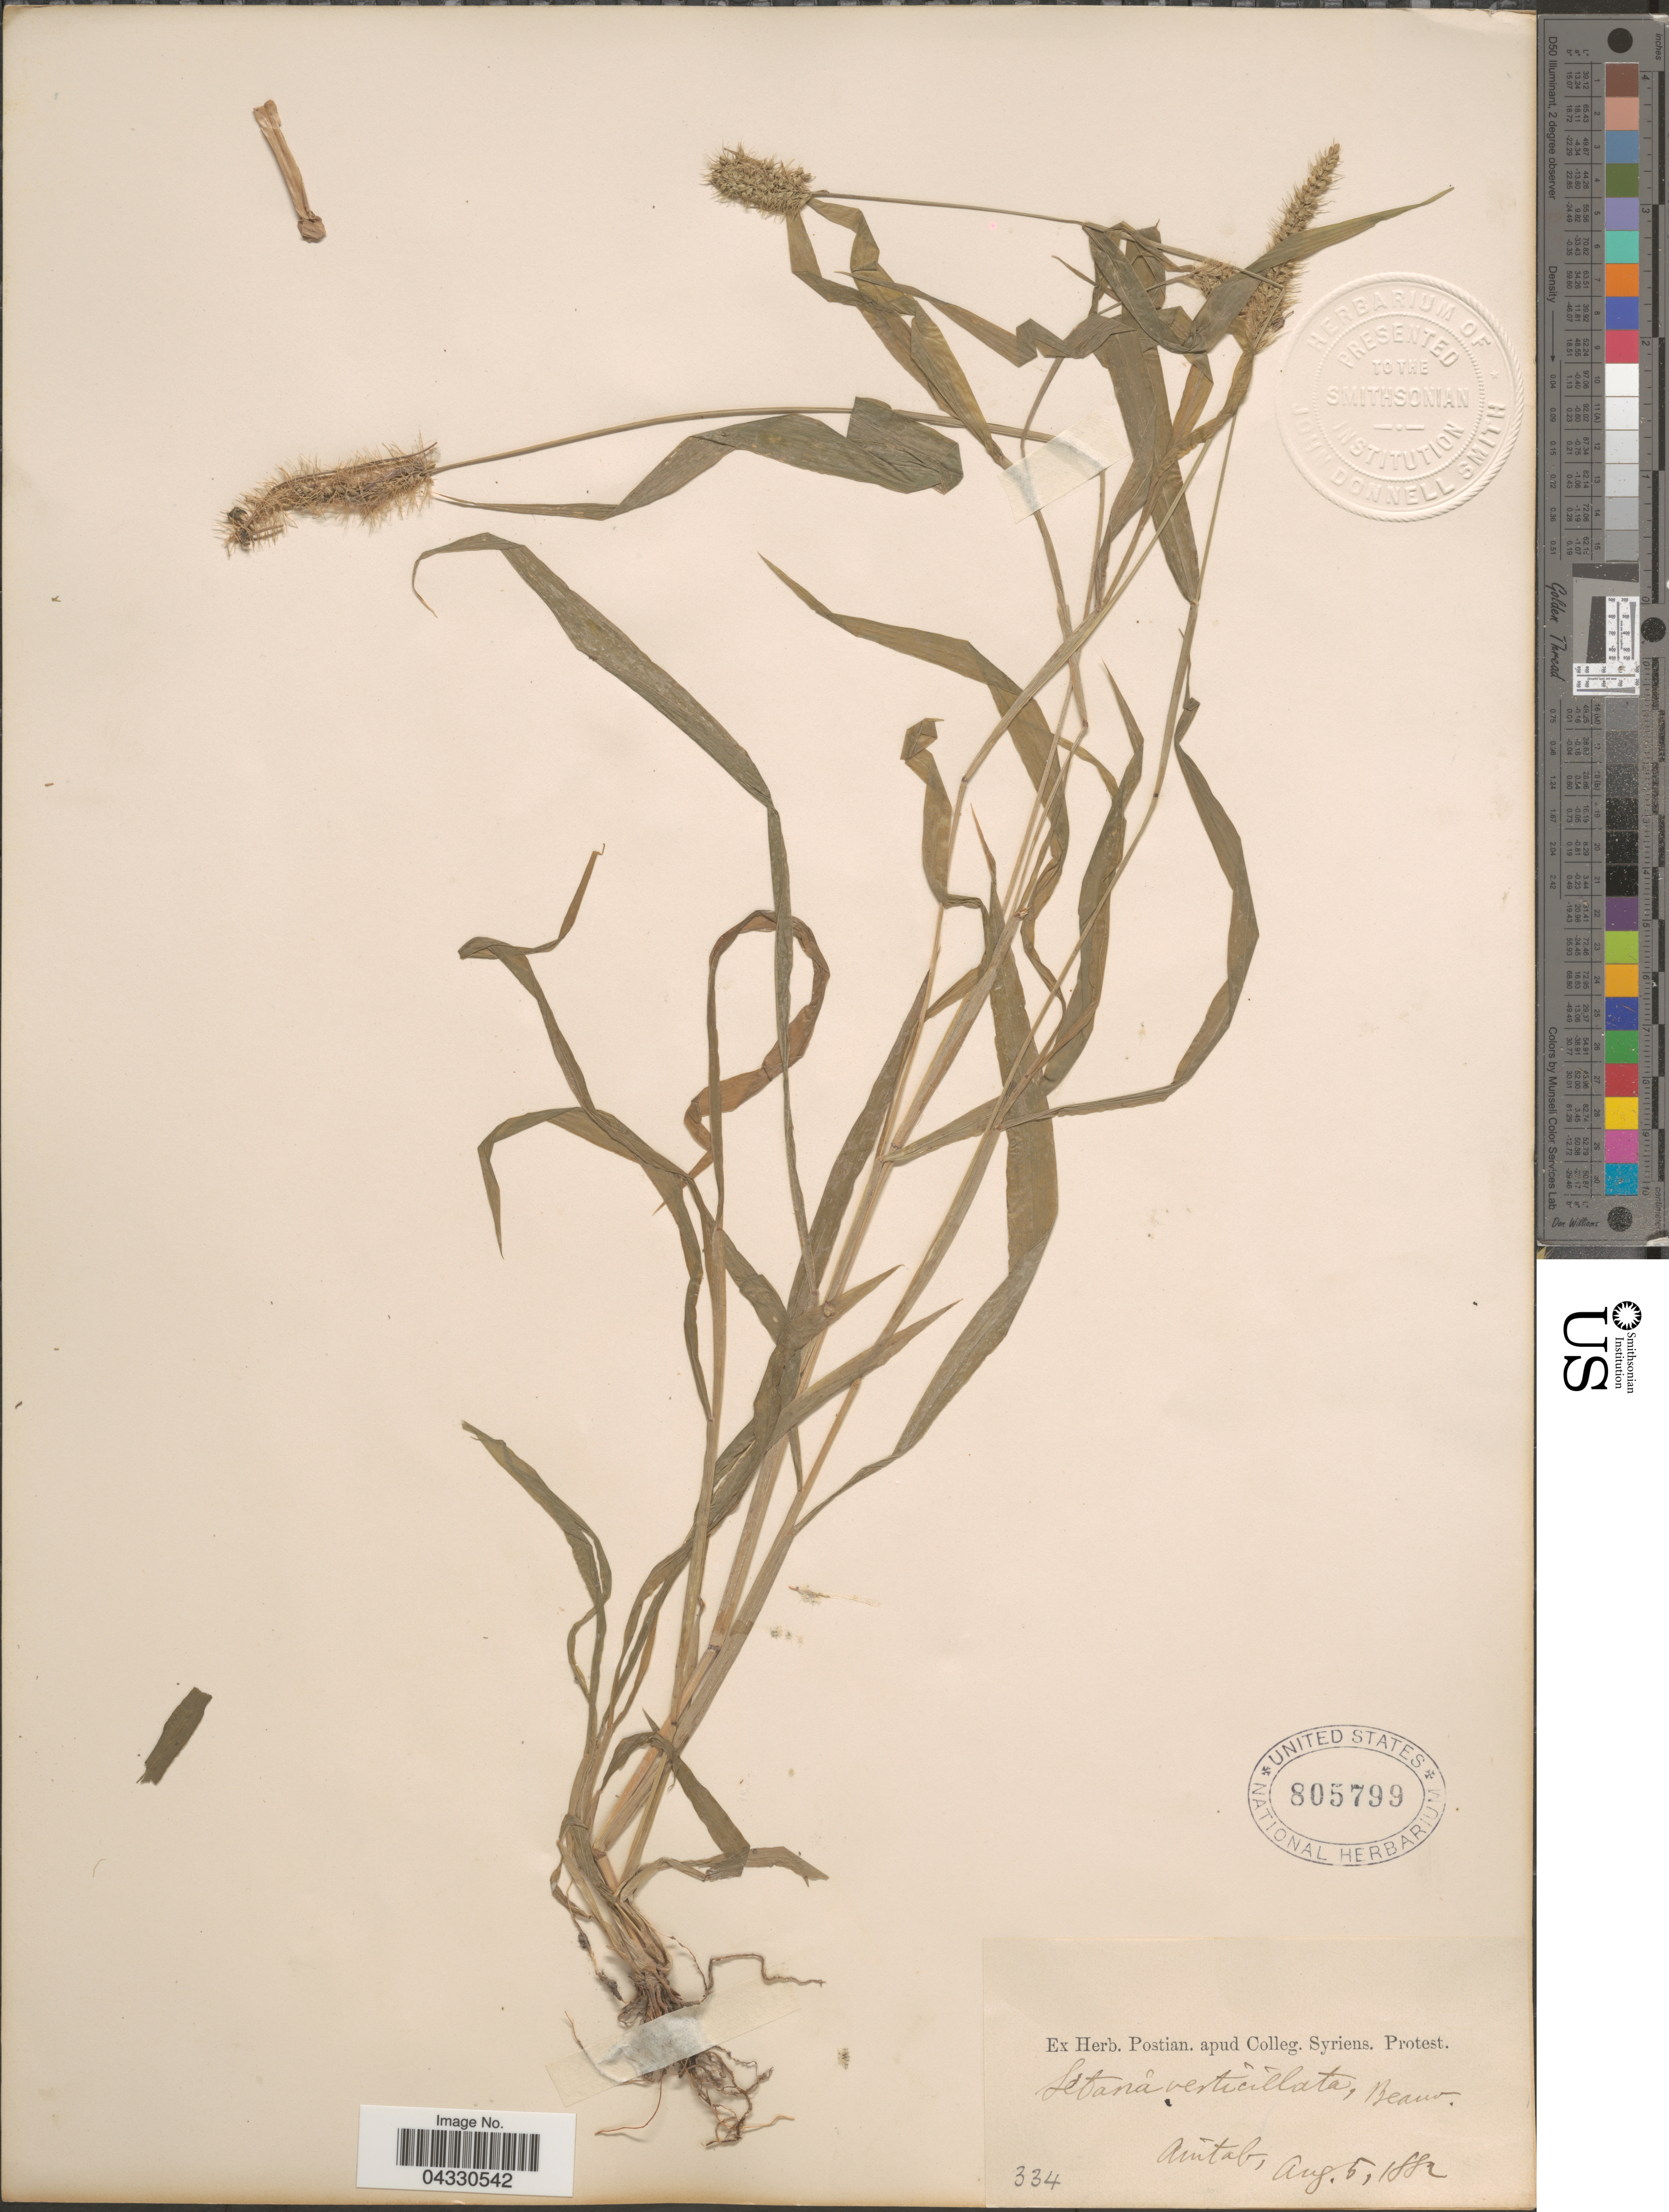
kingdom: Plantae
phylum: Tracheophyta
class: Liliopsida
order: Poales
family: Poaceae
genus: Setaria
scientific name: Setaria verticillata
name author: (L.) P. Beauv.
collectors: F. P. Shepard & ex herb. Postian. apud Colleg. Syriens. Protest. USE "Fannie P. A. Shepard" (10308853) AS PRIMARY COLLECTOR INSTEAD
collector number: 334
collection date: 1882-08-05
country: Turkey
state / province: Gaziantep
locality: Syria, Aintab.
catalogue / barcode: US 805799